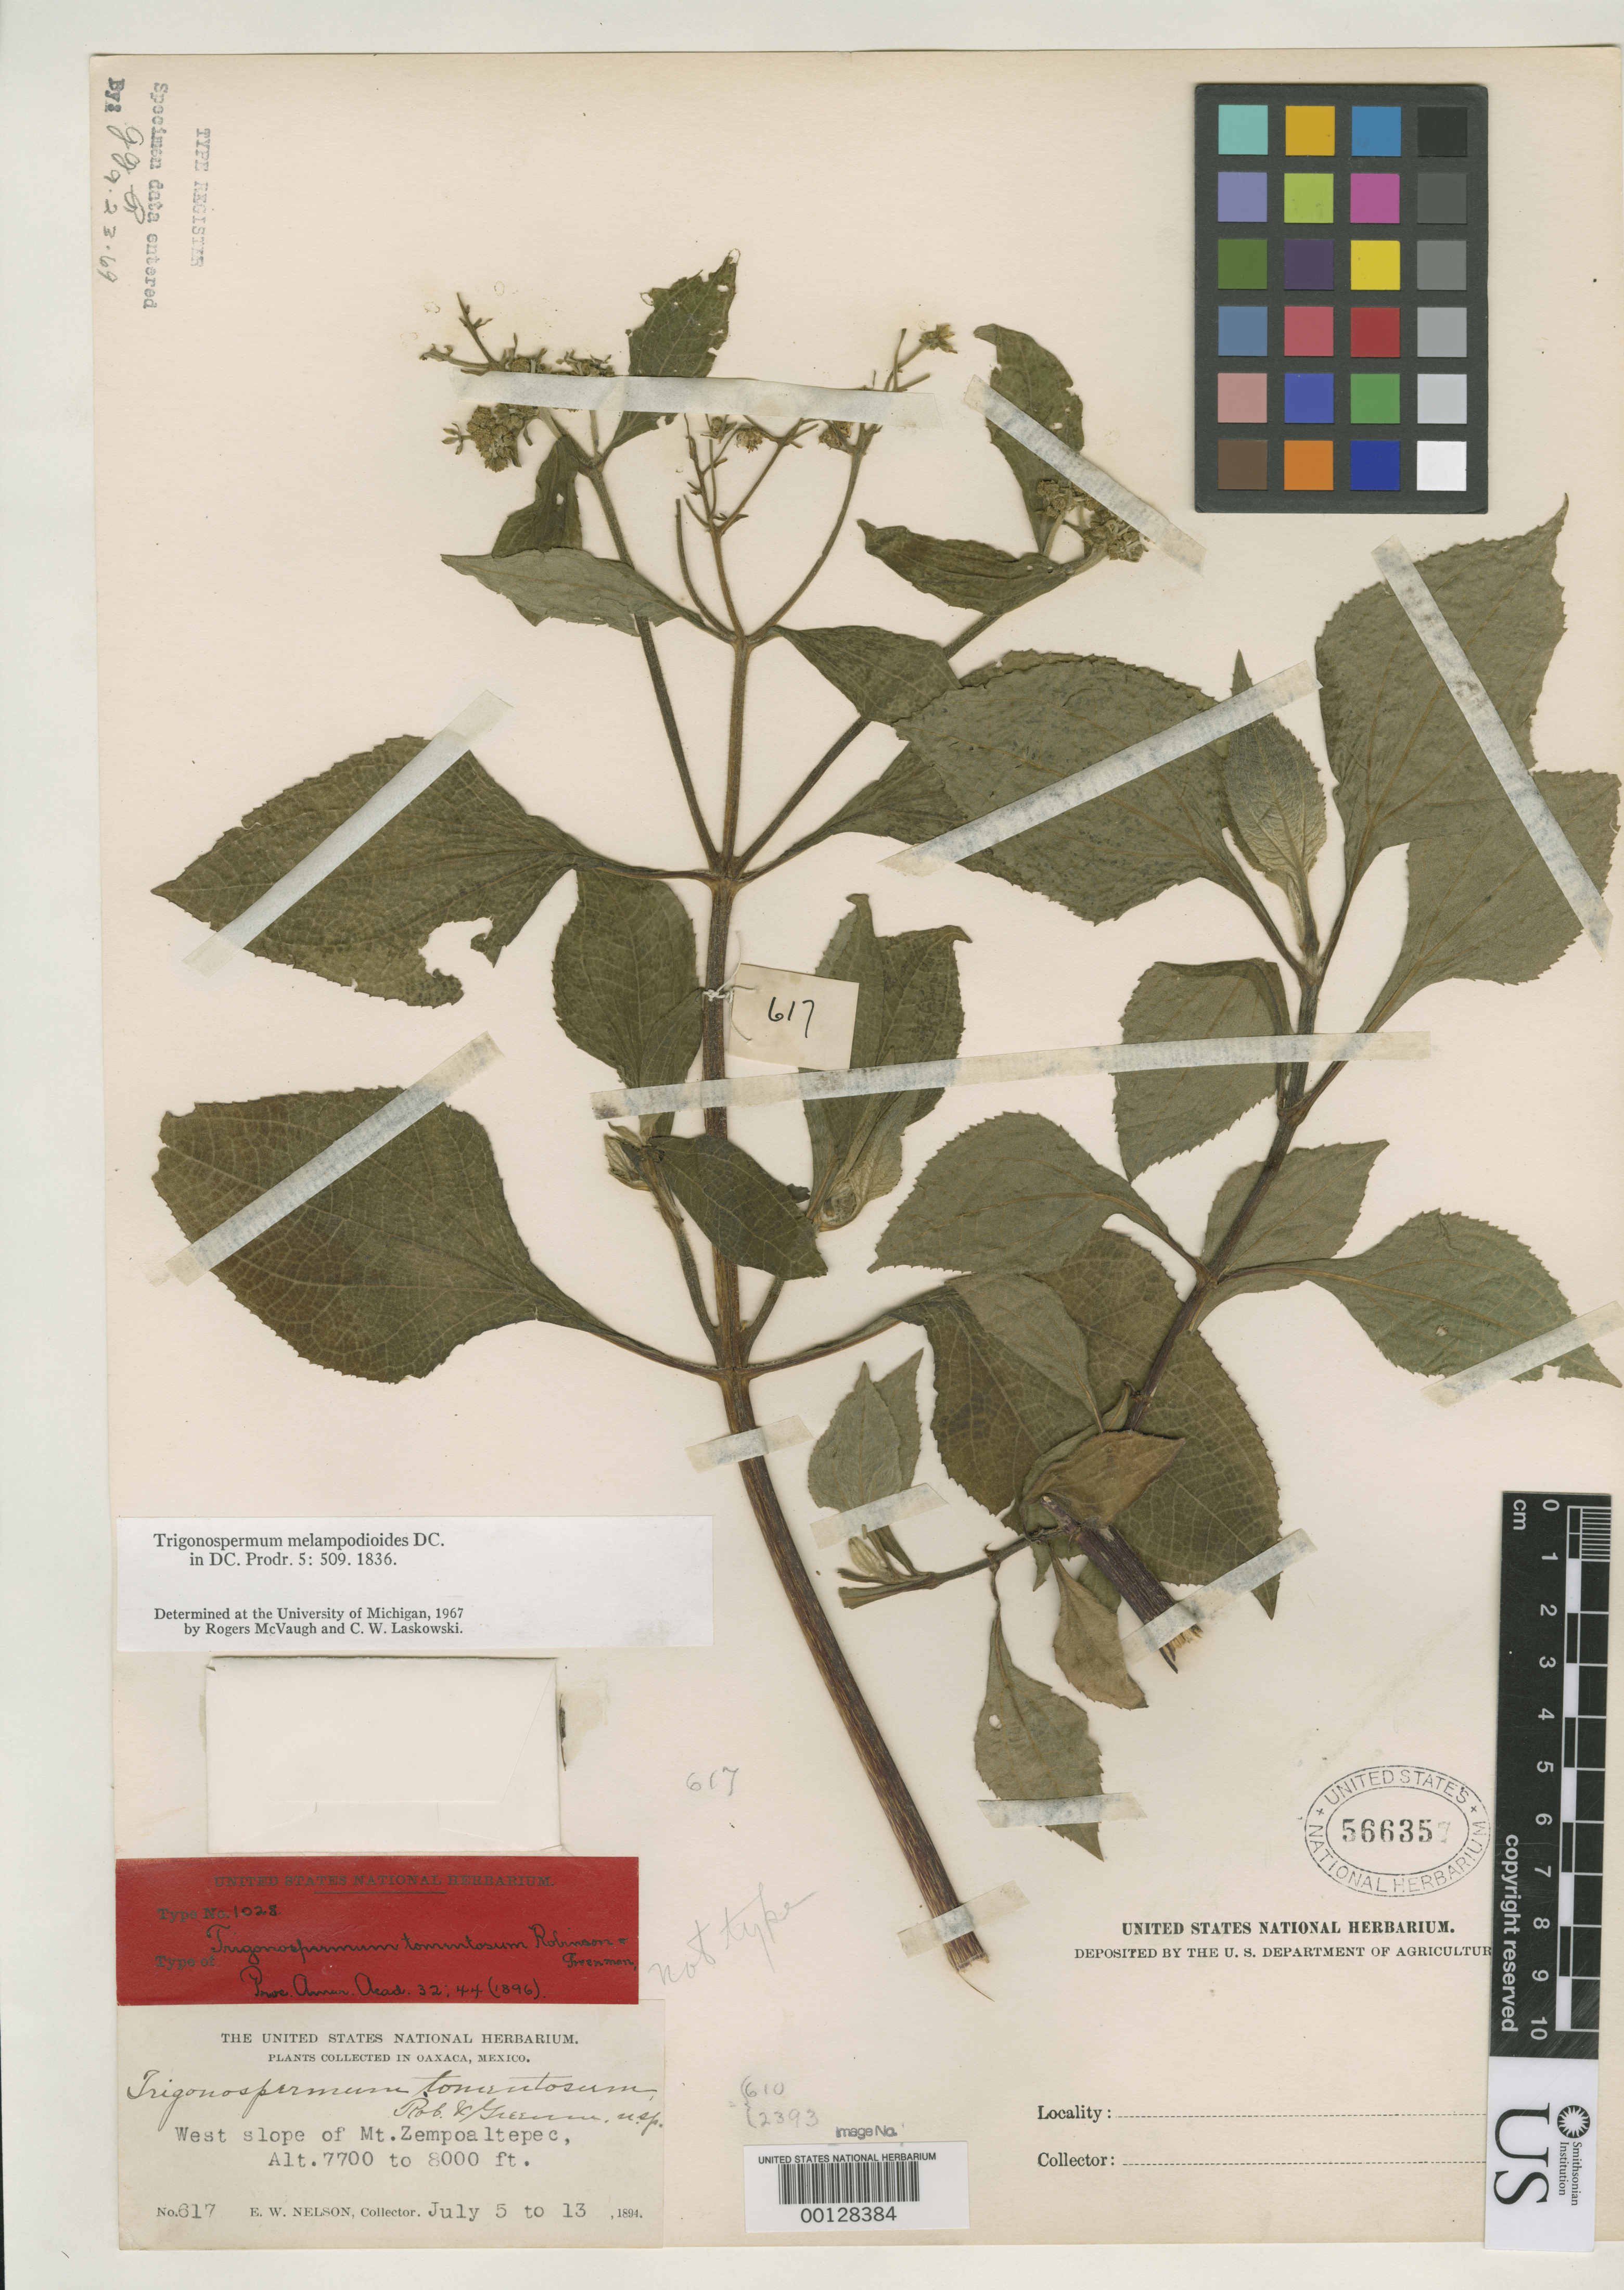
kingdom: Plantae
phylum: Tracheophyta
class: Magnoliopsida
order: Asterales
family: Asteraceae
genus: Trigonospermum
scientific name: Trigonospermum tomentosum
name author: B.L. Rob. & Greenm.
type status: Syntype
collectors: E. W. Nelson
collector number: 617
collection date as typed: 05 Jul 1894 to 13 Jul 1894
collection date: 1894-07-05/1894-07-13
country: Mexico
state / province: Oaxaca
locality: Mt. Zempoaltepec.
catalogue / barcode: US 566357